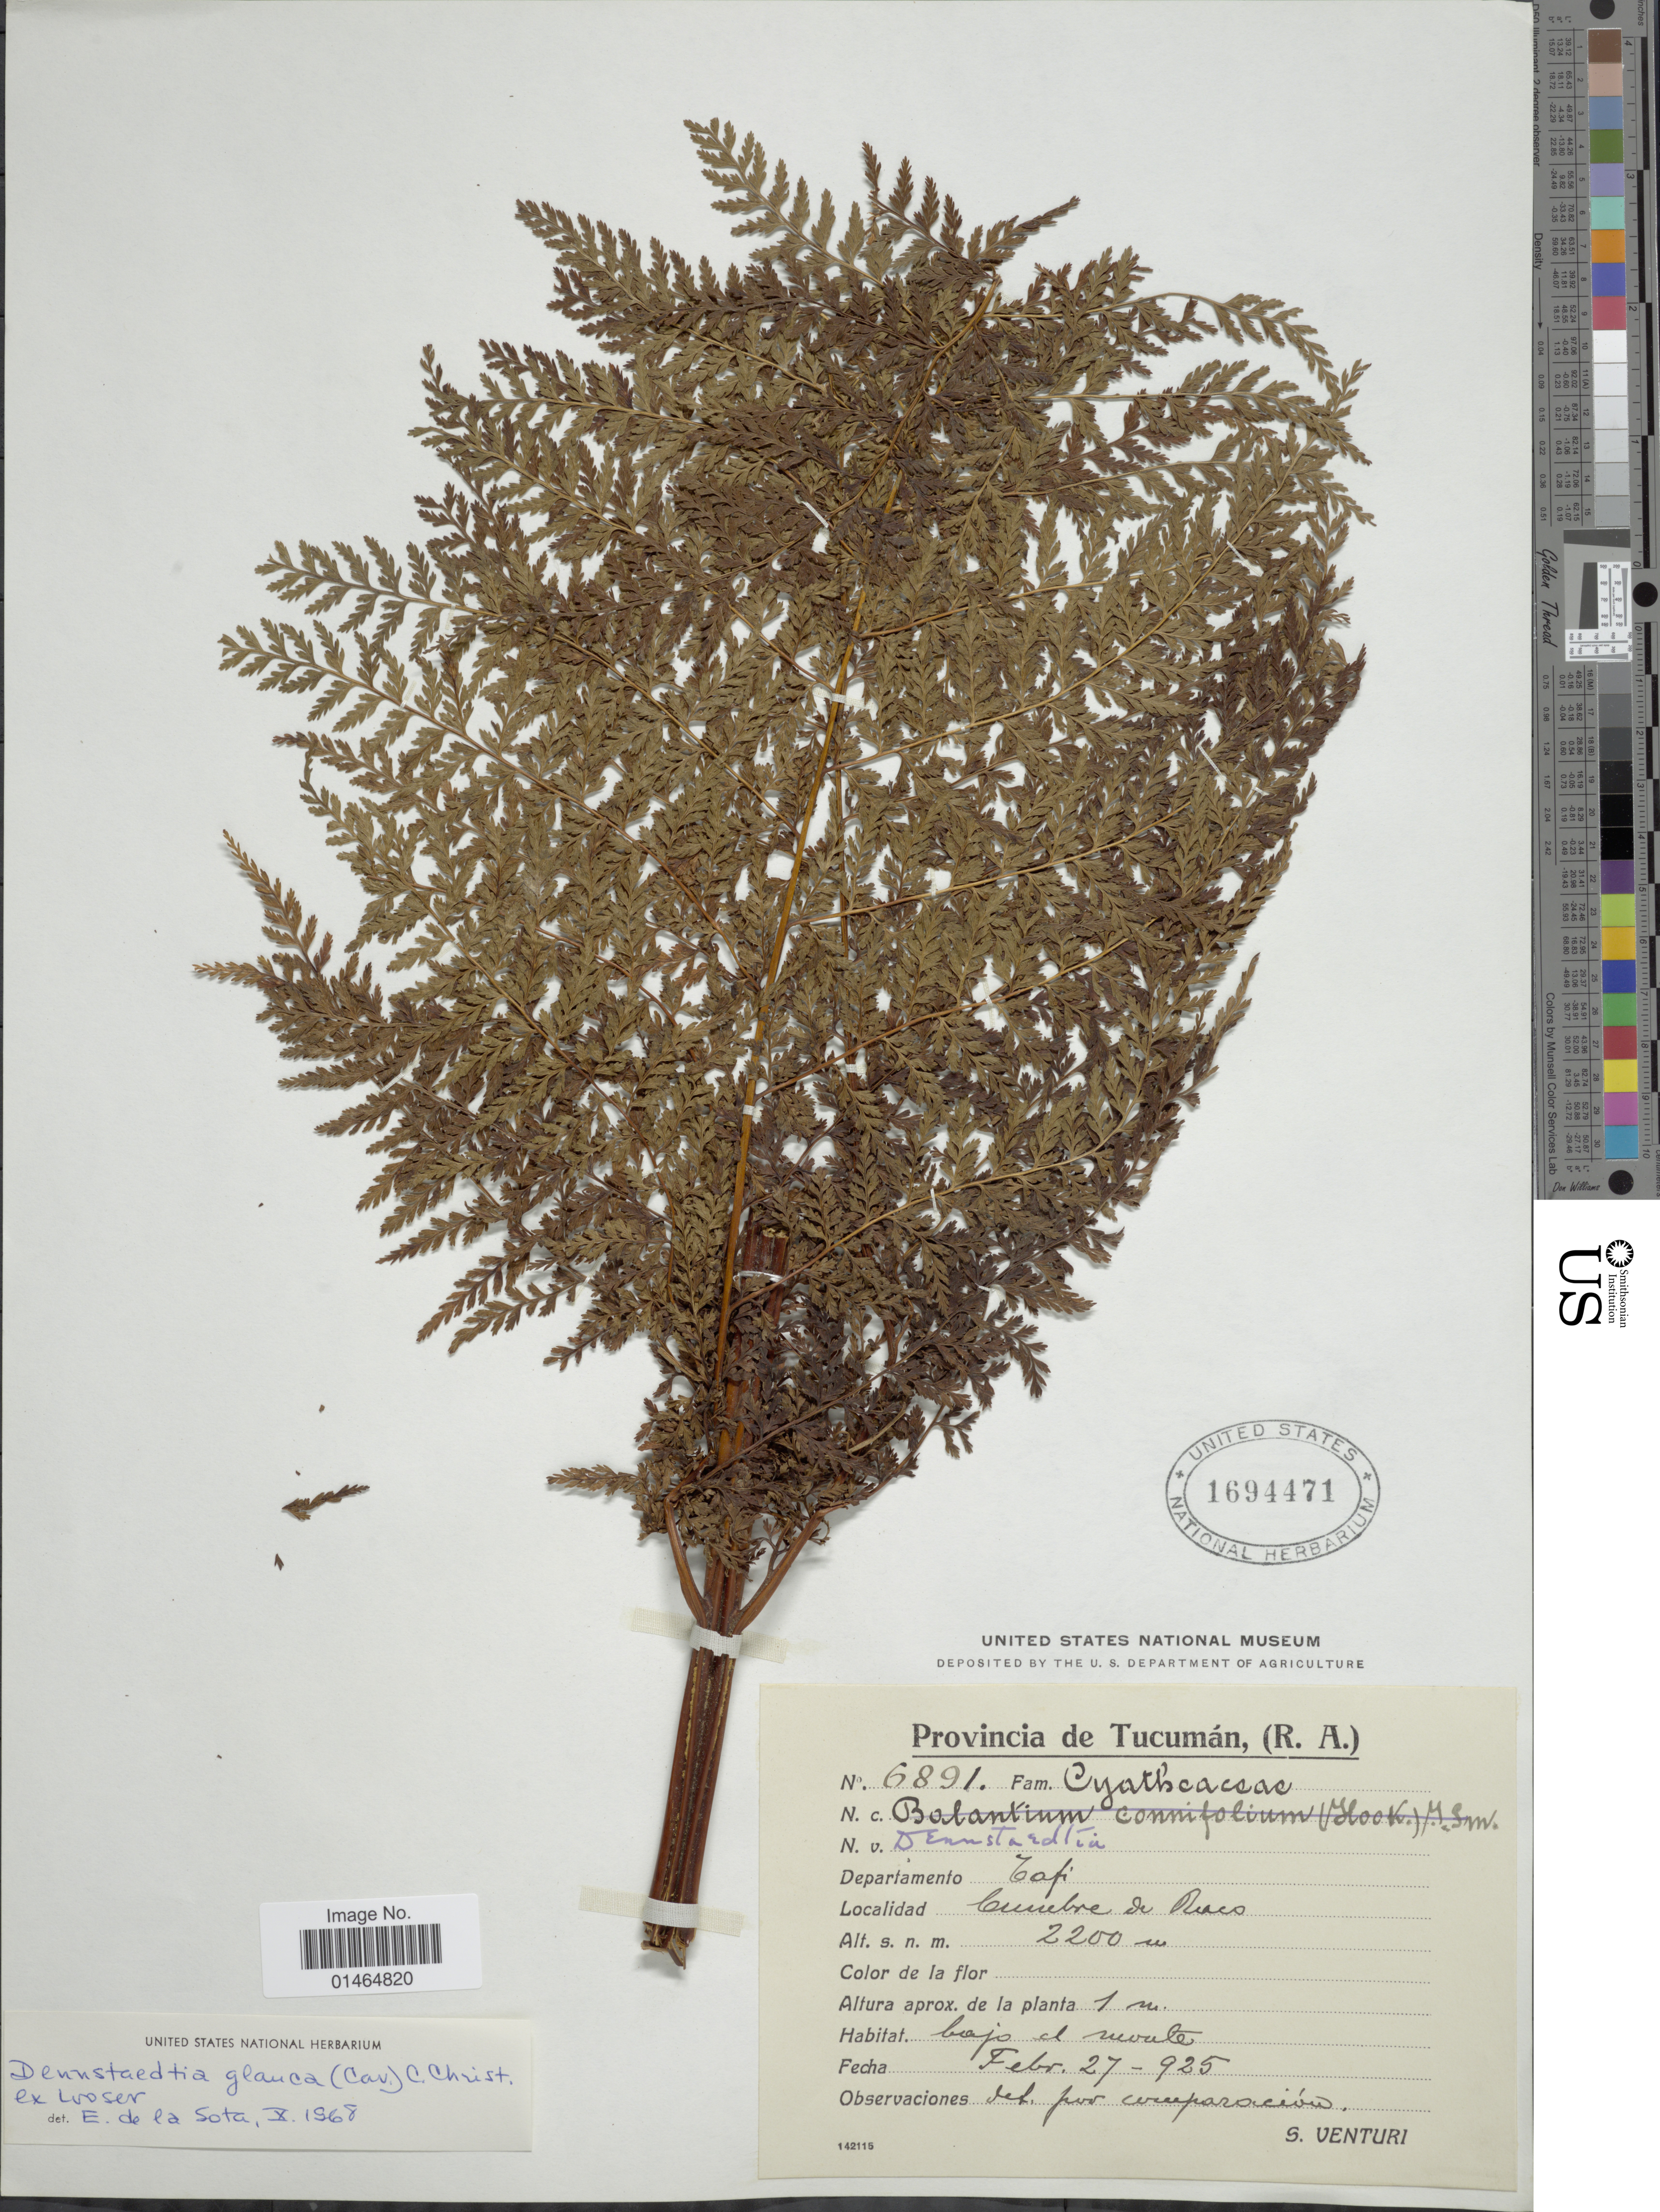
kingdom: Plantae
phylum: Tracheophyta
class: Polypodiopsida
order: Polypodiales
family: Dennstaedtiaceae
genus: Dennstaedtia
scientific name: Dennstaedtia glauca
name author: (Cav.) C. Chr.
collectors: S. Venturi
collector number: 6891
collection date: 1925-02-27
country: Argentina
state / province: Tucumán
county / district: Tafí Viejo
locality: Cumbre de Roca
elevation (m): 2200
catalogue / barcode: US 1694471